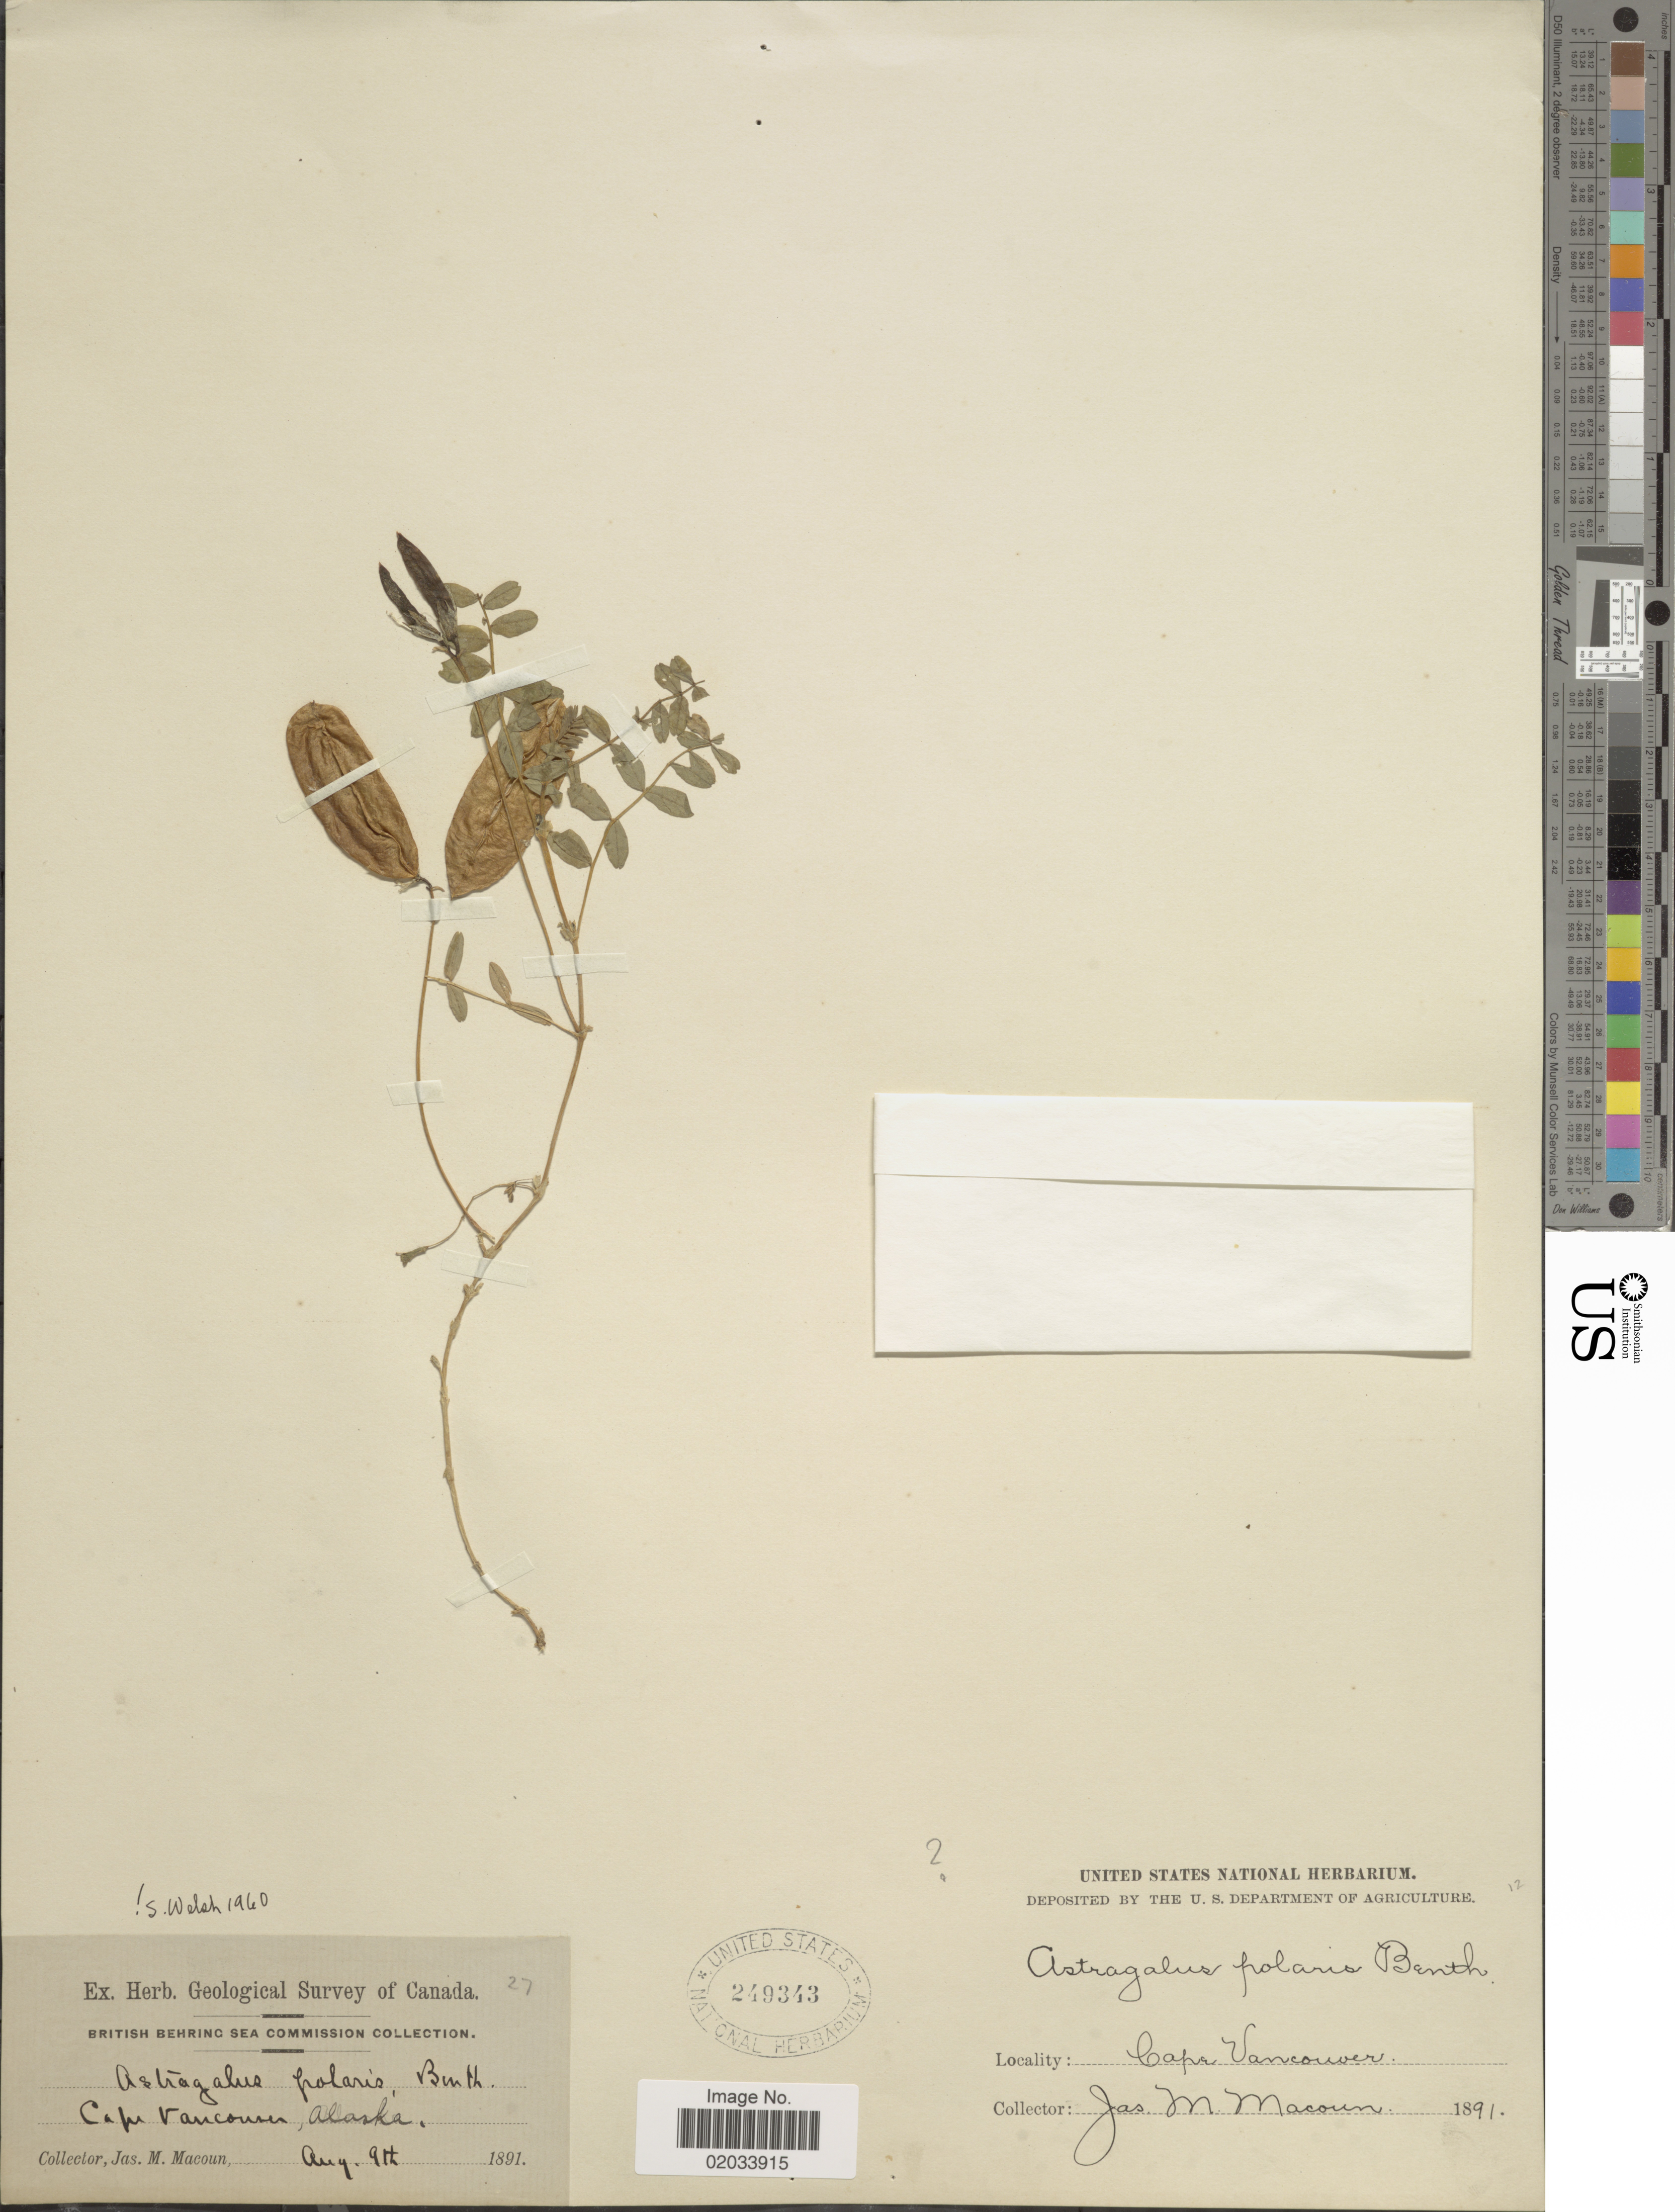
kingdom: Plantae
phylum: Tracheophyta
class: Magnoliopsida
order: Fabales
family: Fabaceae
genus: Astragalus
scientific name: Astragalus polaris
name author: (Seem.) Benth.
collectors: J. M. Macoun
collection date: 1891-08-09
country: United States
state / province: Alaska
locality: Cape Vancouver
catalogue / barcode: US 249343